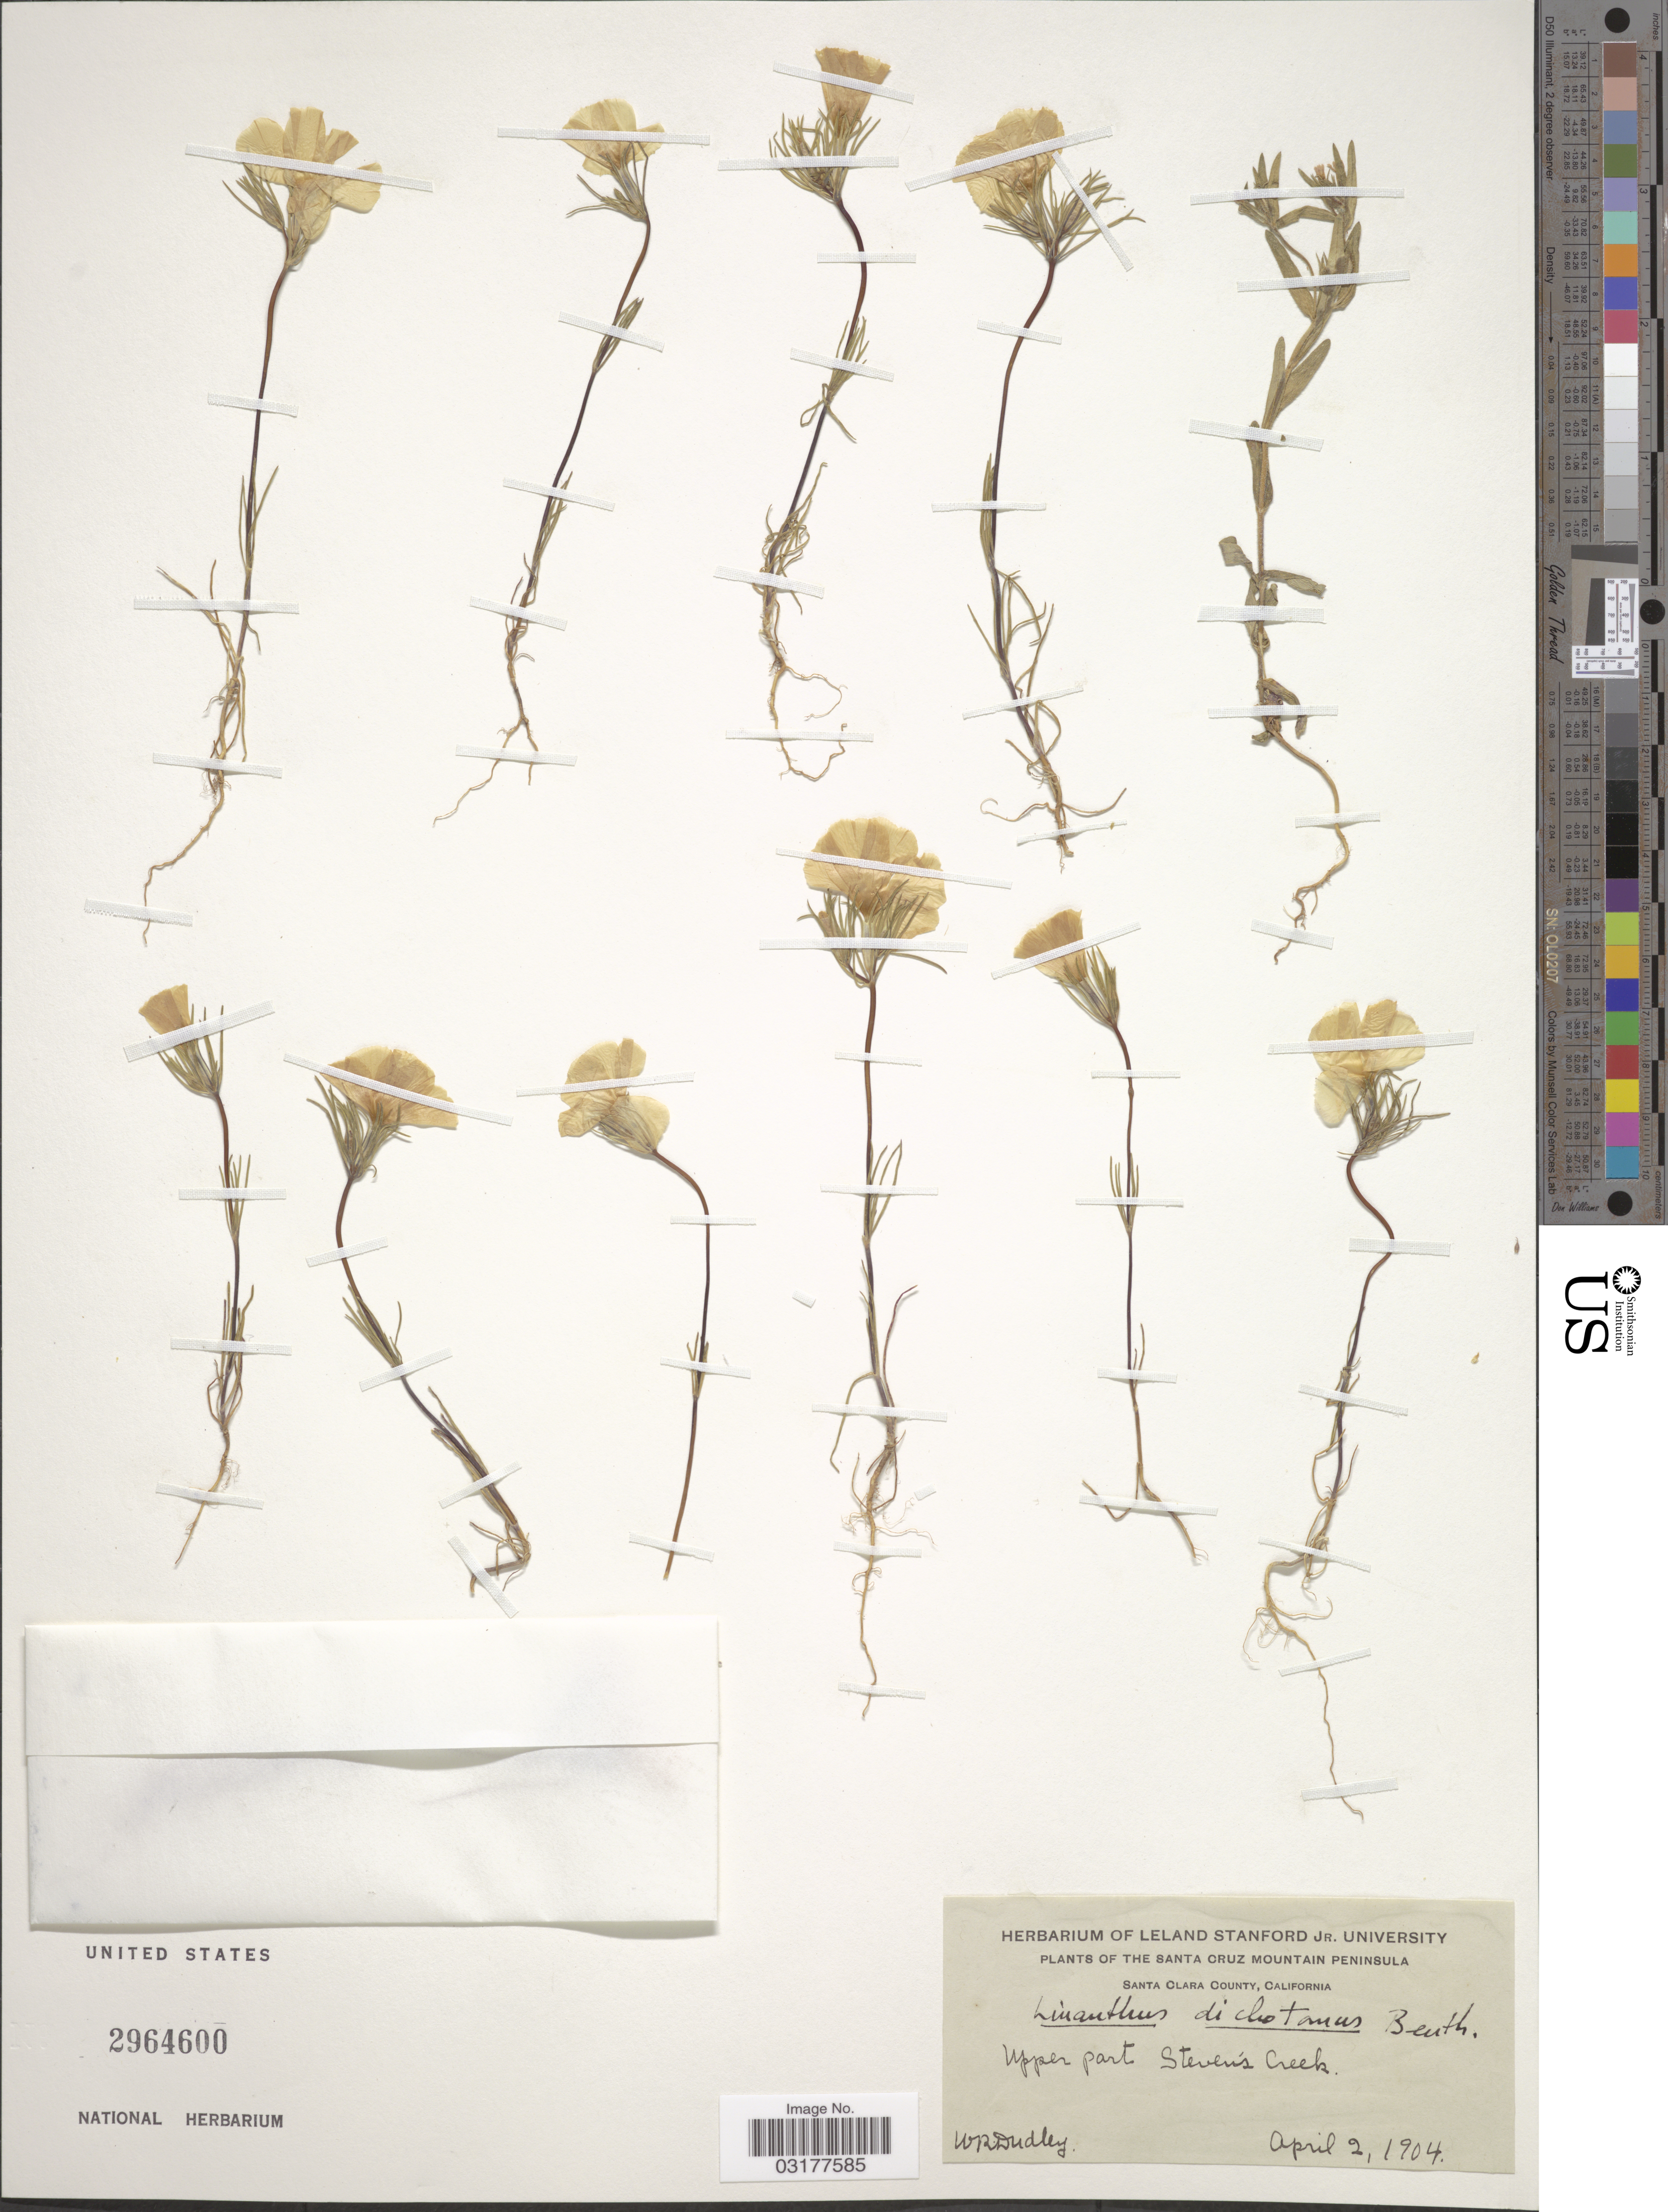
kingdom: Plantae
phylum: Tracheophyta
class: Magnoliopsida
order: Ericales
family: Polemoniaceae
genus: Linanthus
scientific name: Linanthus dichotomus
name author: Benth.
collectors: W. Dudley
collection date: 1904-04-02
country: United States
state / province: California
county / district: Santa Clara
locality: Santa Cruz Mountain Peninsula. Santa Clara County. Upper part Steven's Creek.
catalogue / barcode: US 2964600